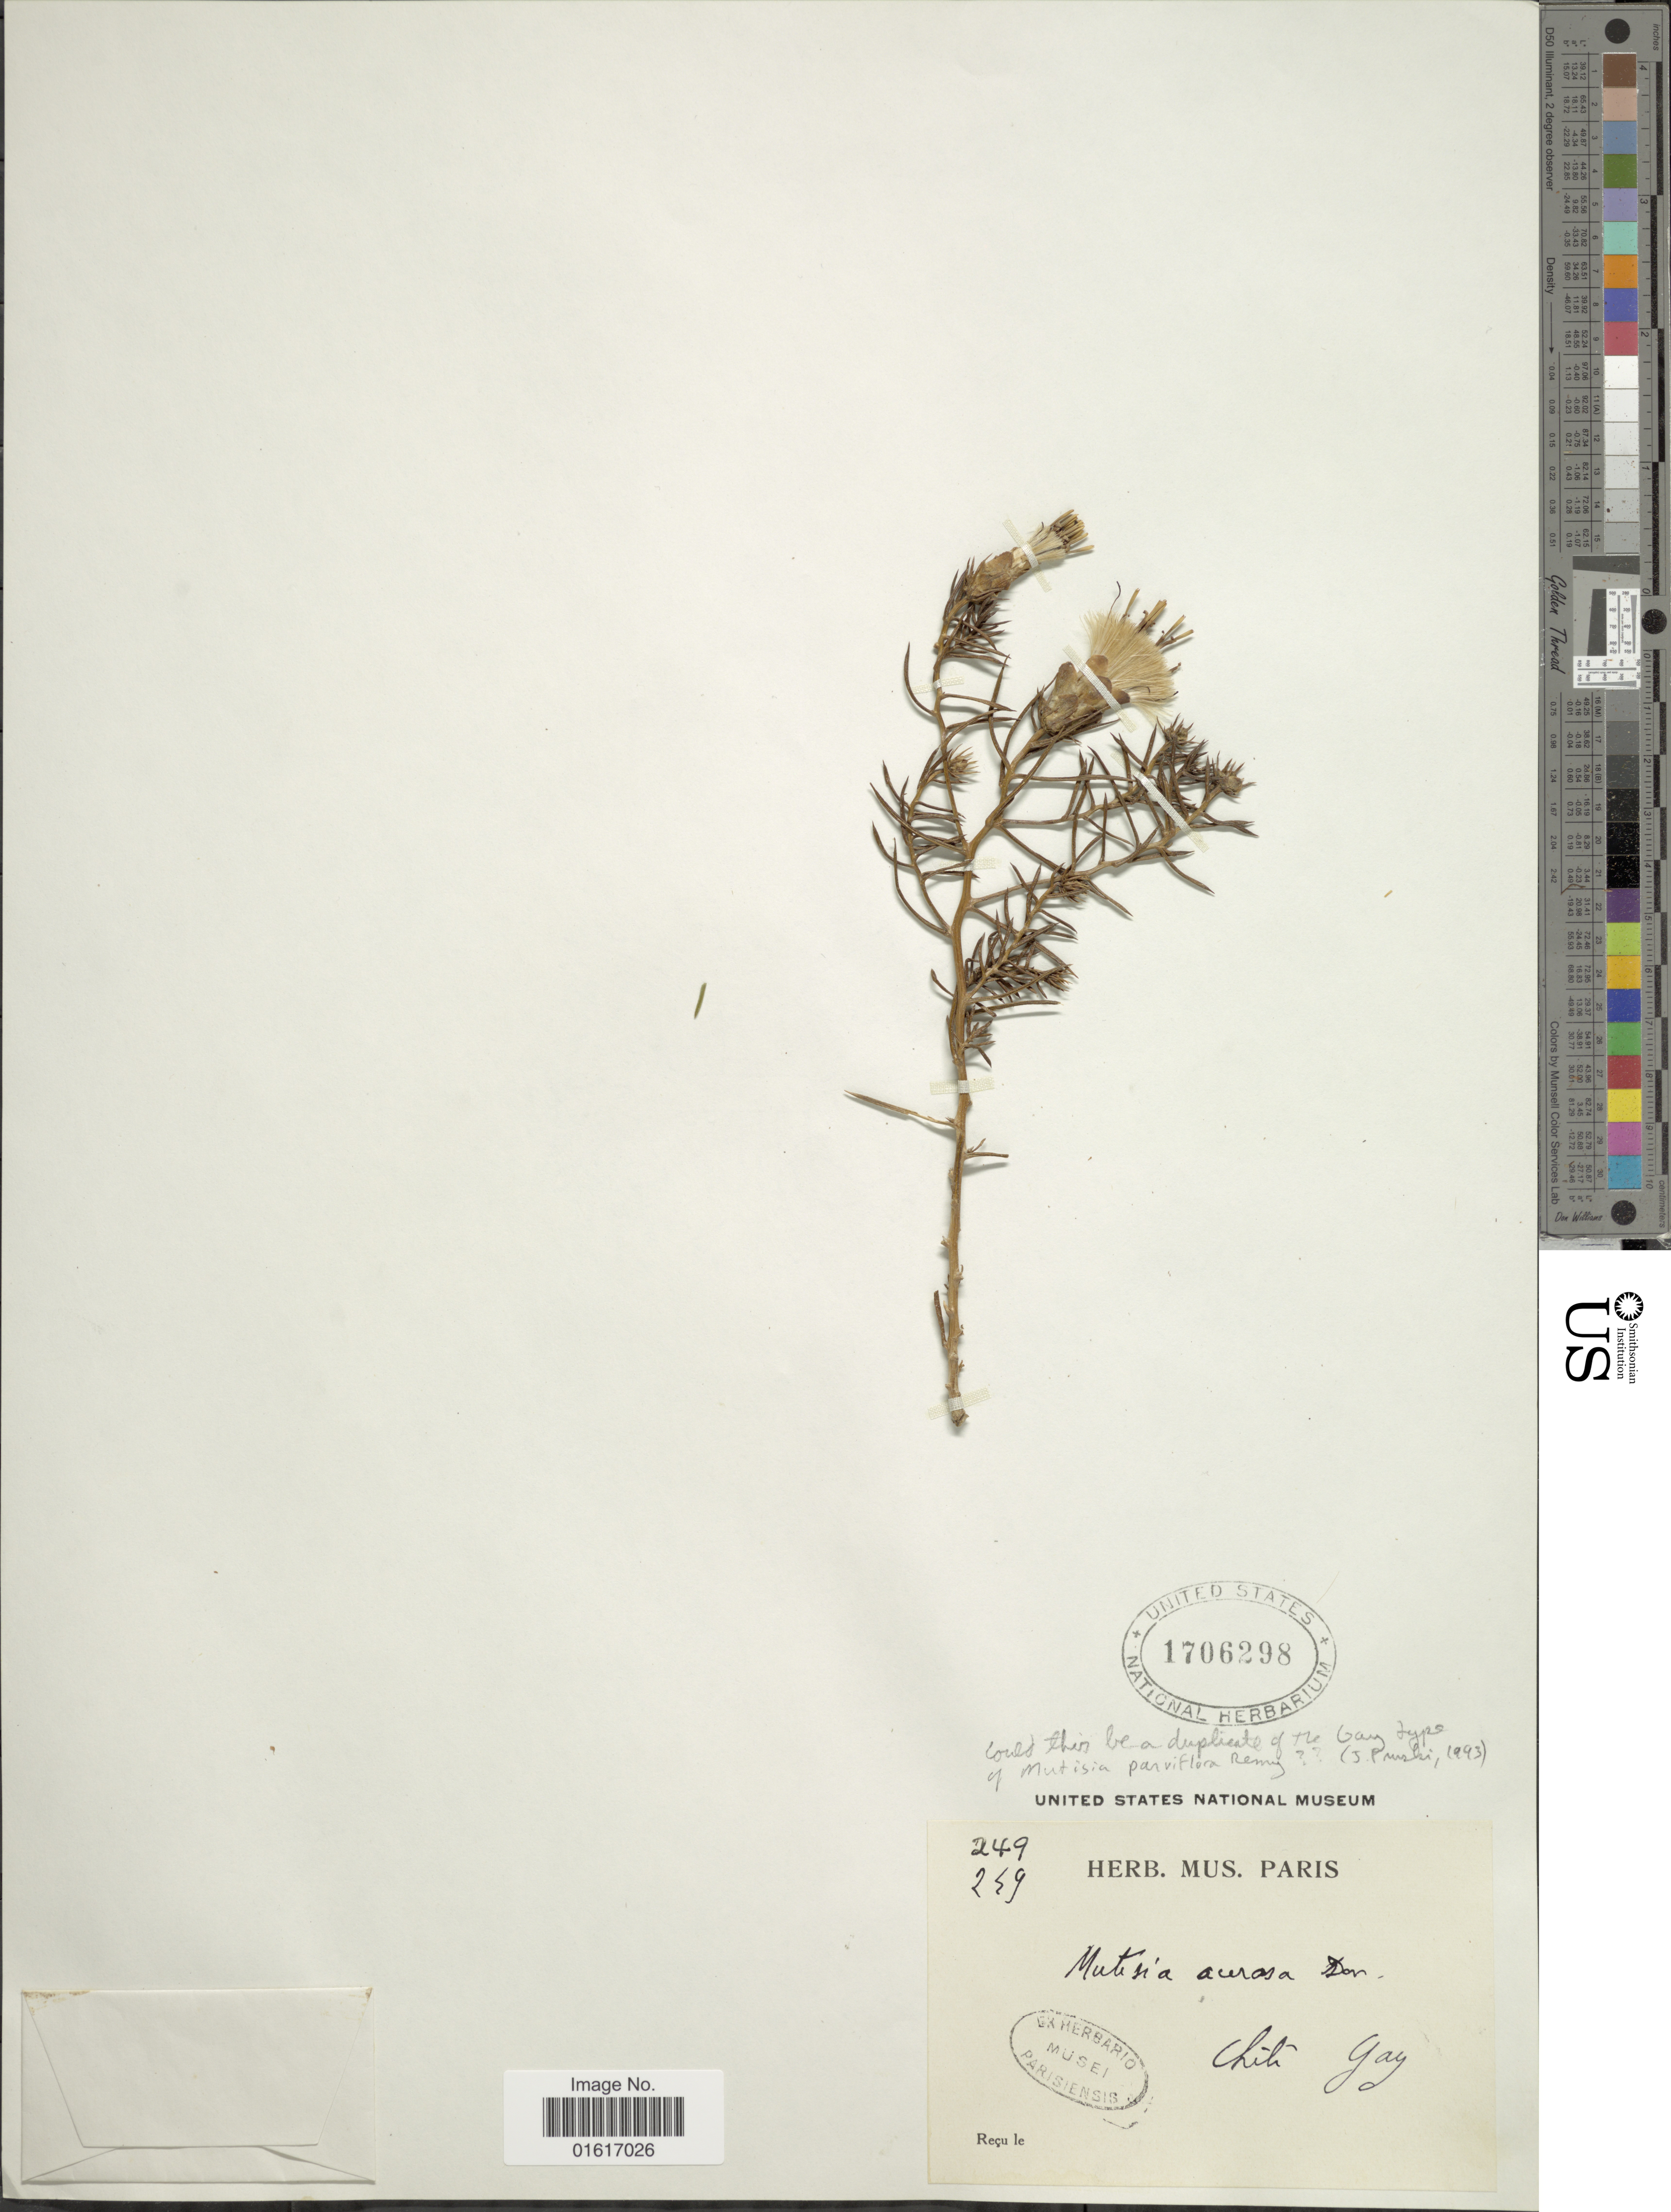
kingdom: Plantae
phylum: Tracheophyta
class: Magnoliopsida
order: Asterales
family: Asteraceae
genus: Mutisia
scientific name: Mutisia acerosa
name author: Poepp. ex Less.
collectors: -- Gay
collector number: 249/239*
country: Chile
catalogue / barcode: US 1706298